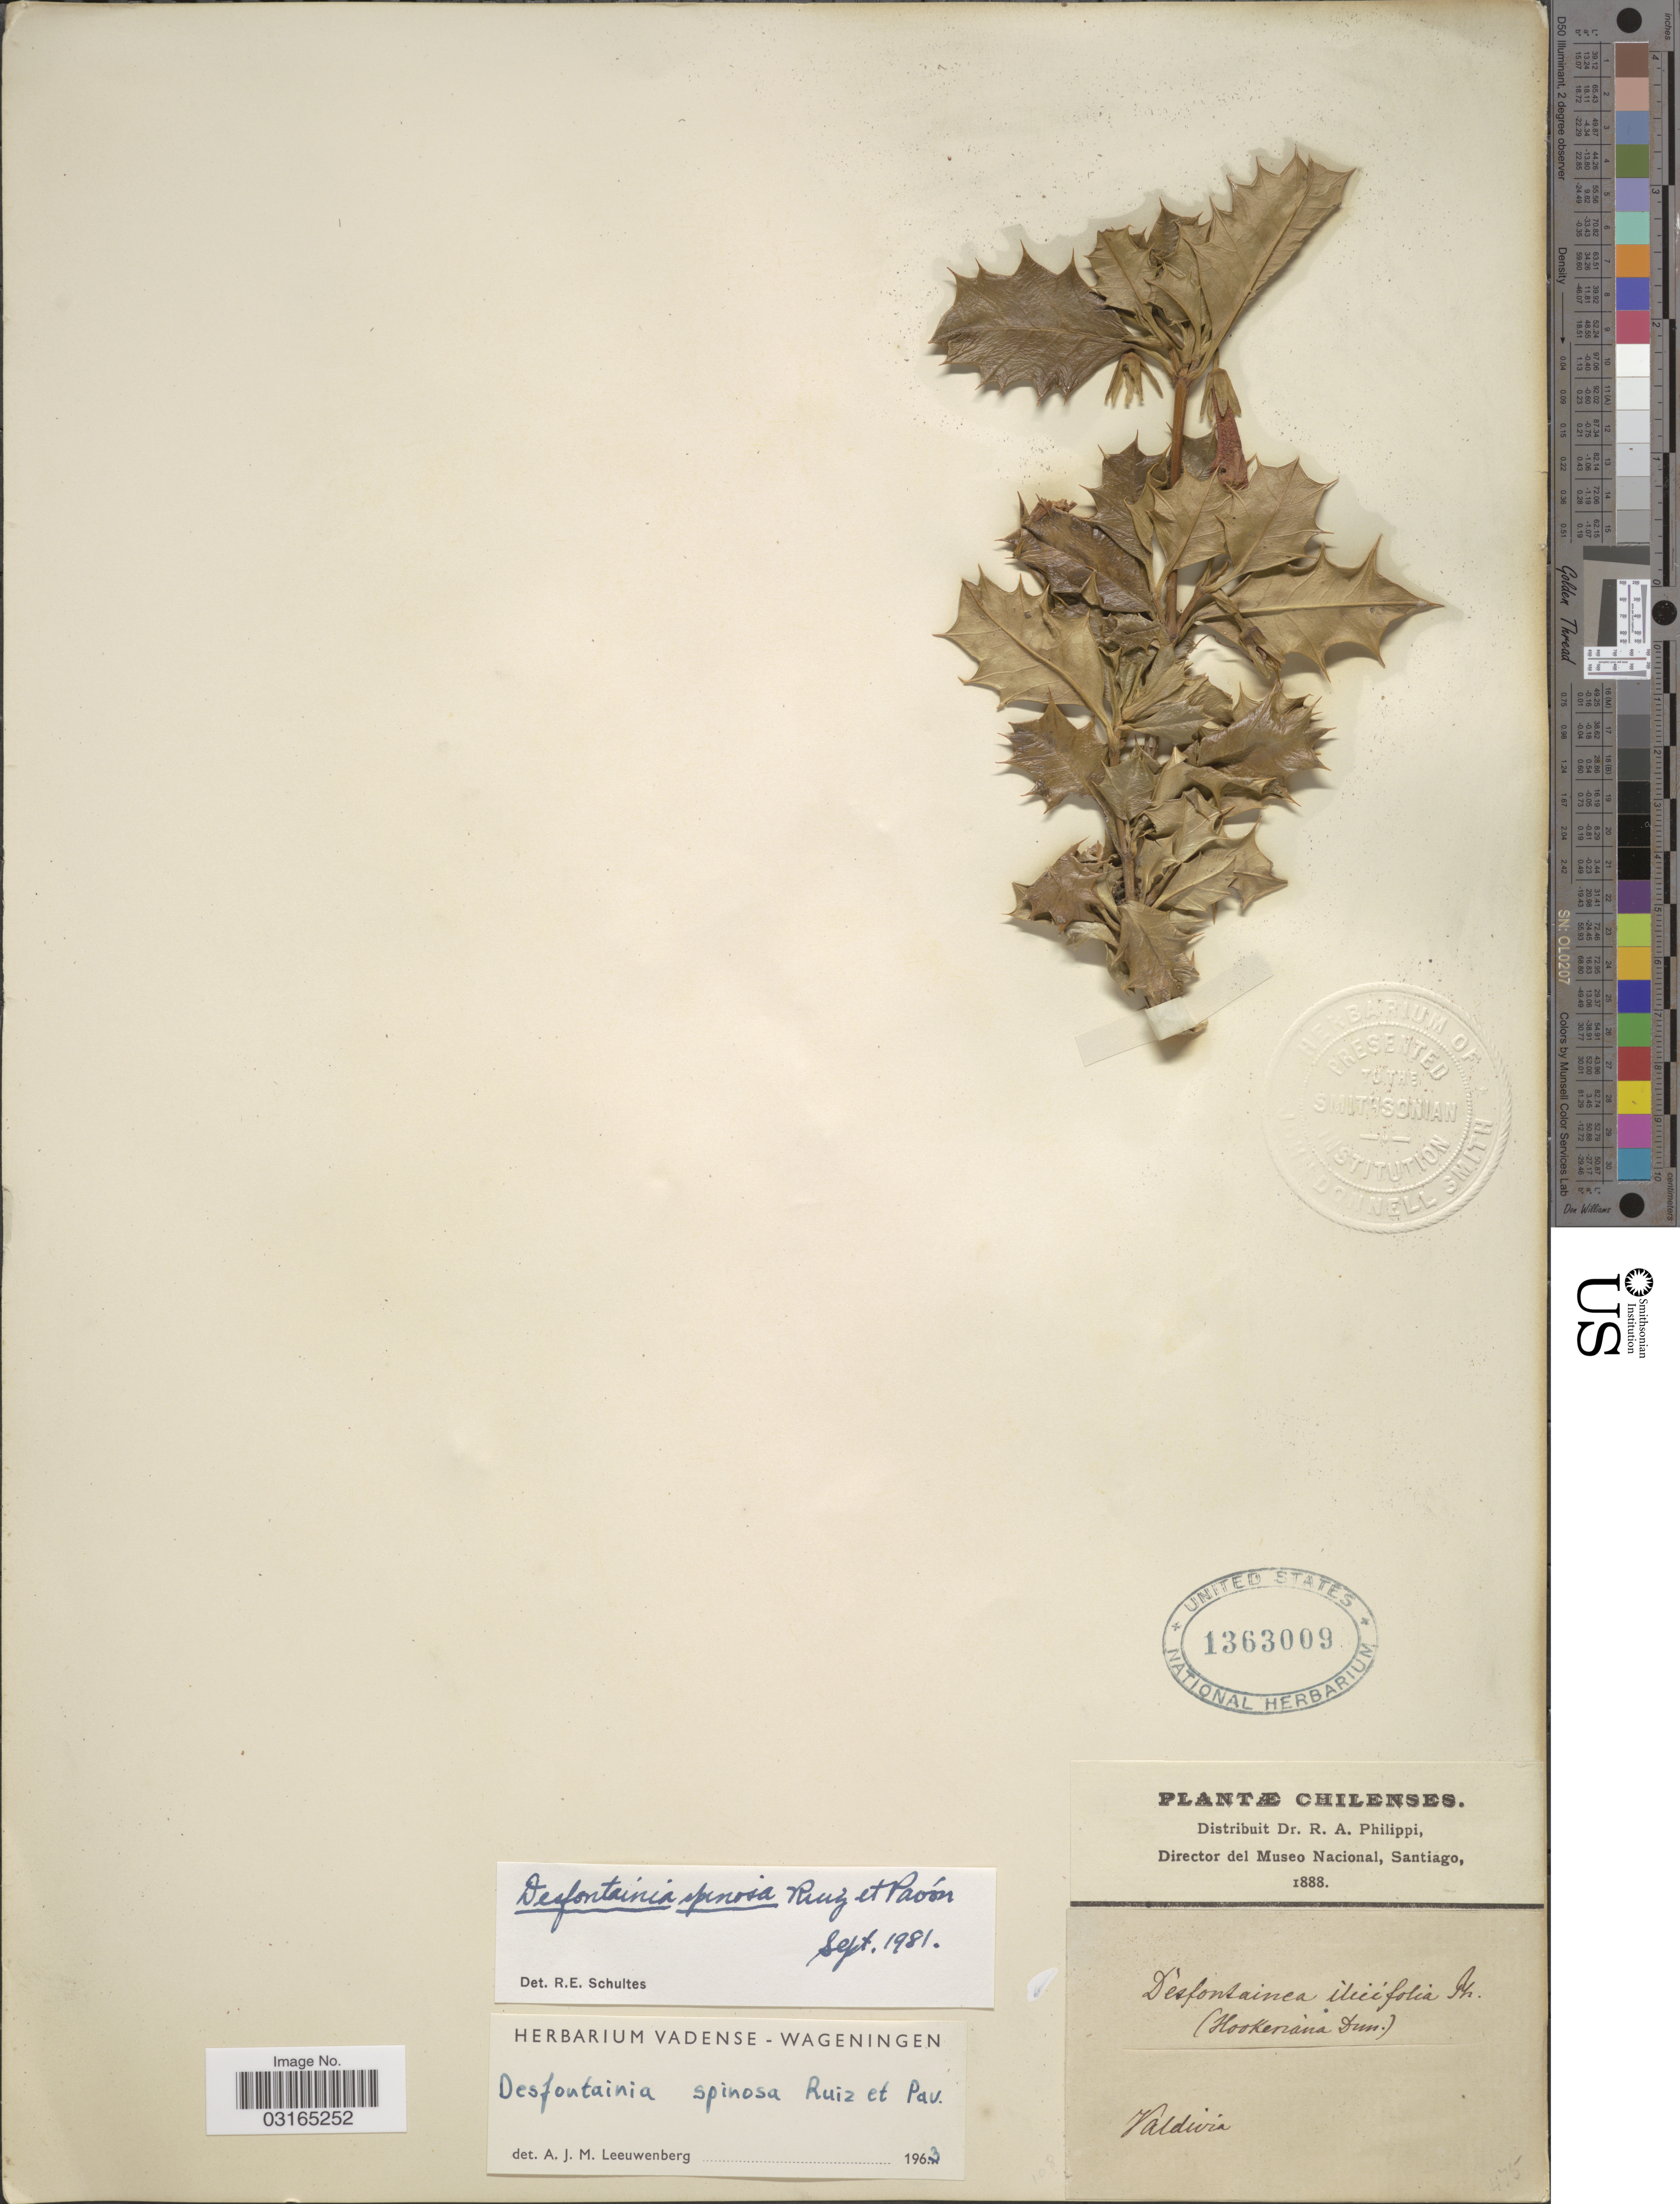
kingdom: Plantae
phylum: Tracheophyta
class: Magnoliopsida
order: Bruniales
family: Columelliaceae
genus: Desfontainia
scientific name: Desfontainia spinosa var. spinosa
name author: Ruiz & Pav.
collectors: ex. herb. R.A. Philippi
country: Chile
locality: Valdivia.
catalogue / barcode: US 1363009